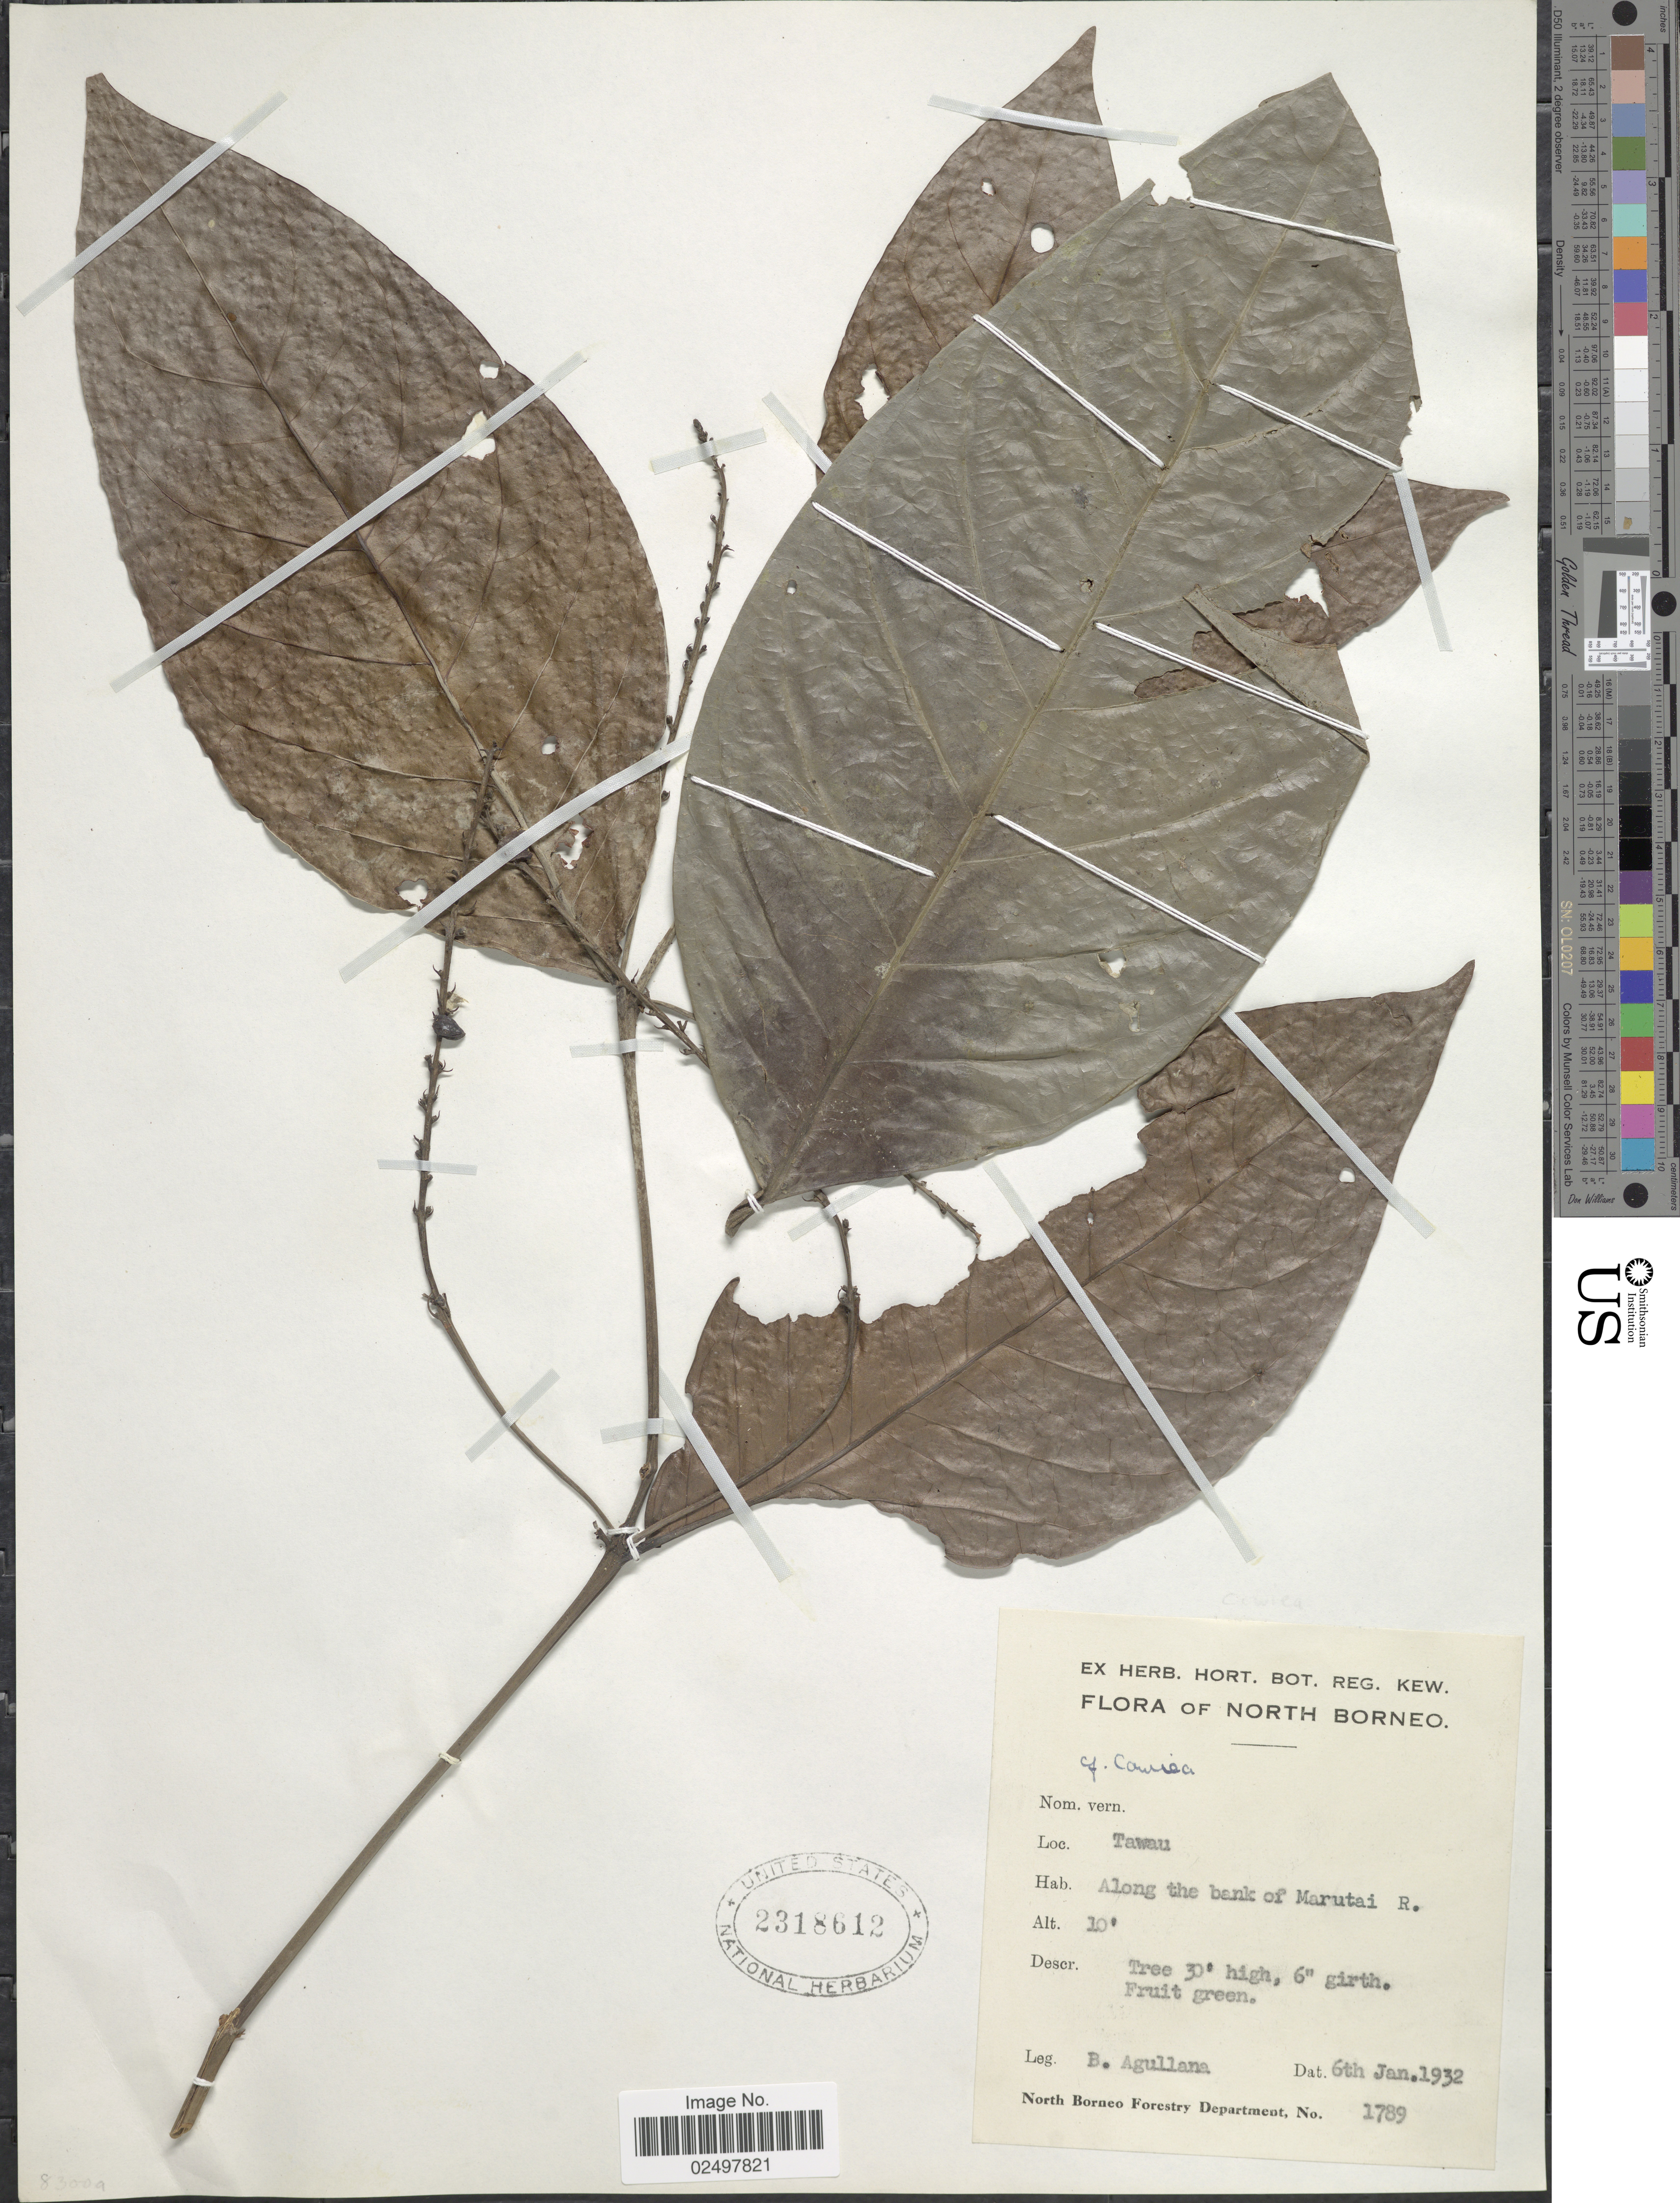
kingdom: Plantae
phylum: Tracheophyta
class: Magnoliopsida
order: Gentianales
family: Rubiaceae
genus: Cowiea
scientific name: Cowiea sp.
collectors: B. Agullana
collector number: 1789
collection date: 1932-01-06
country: Malaysia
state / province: Sabah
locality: North Borneo, Tawau, along the bank of Marutai R.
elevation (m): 3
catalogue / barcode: US 2318612